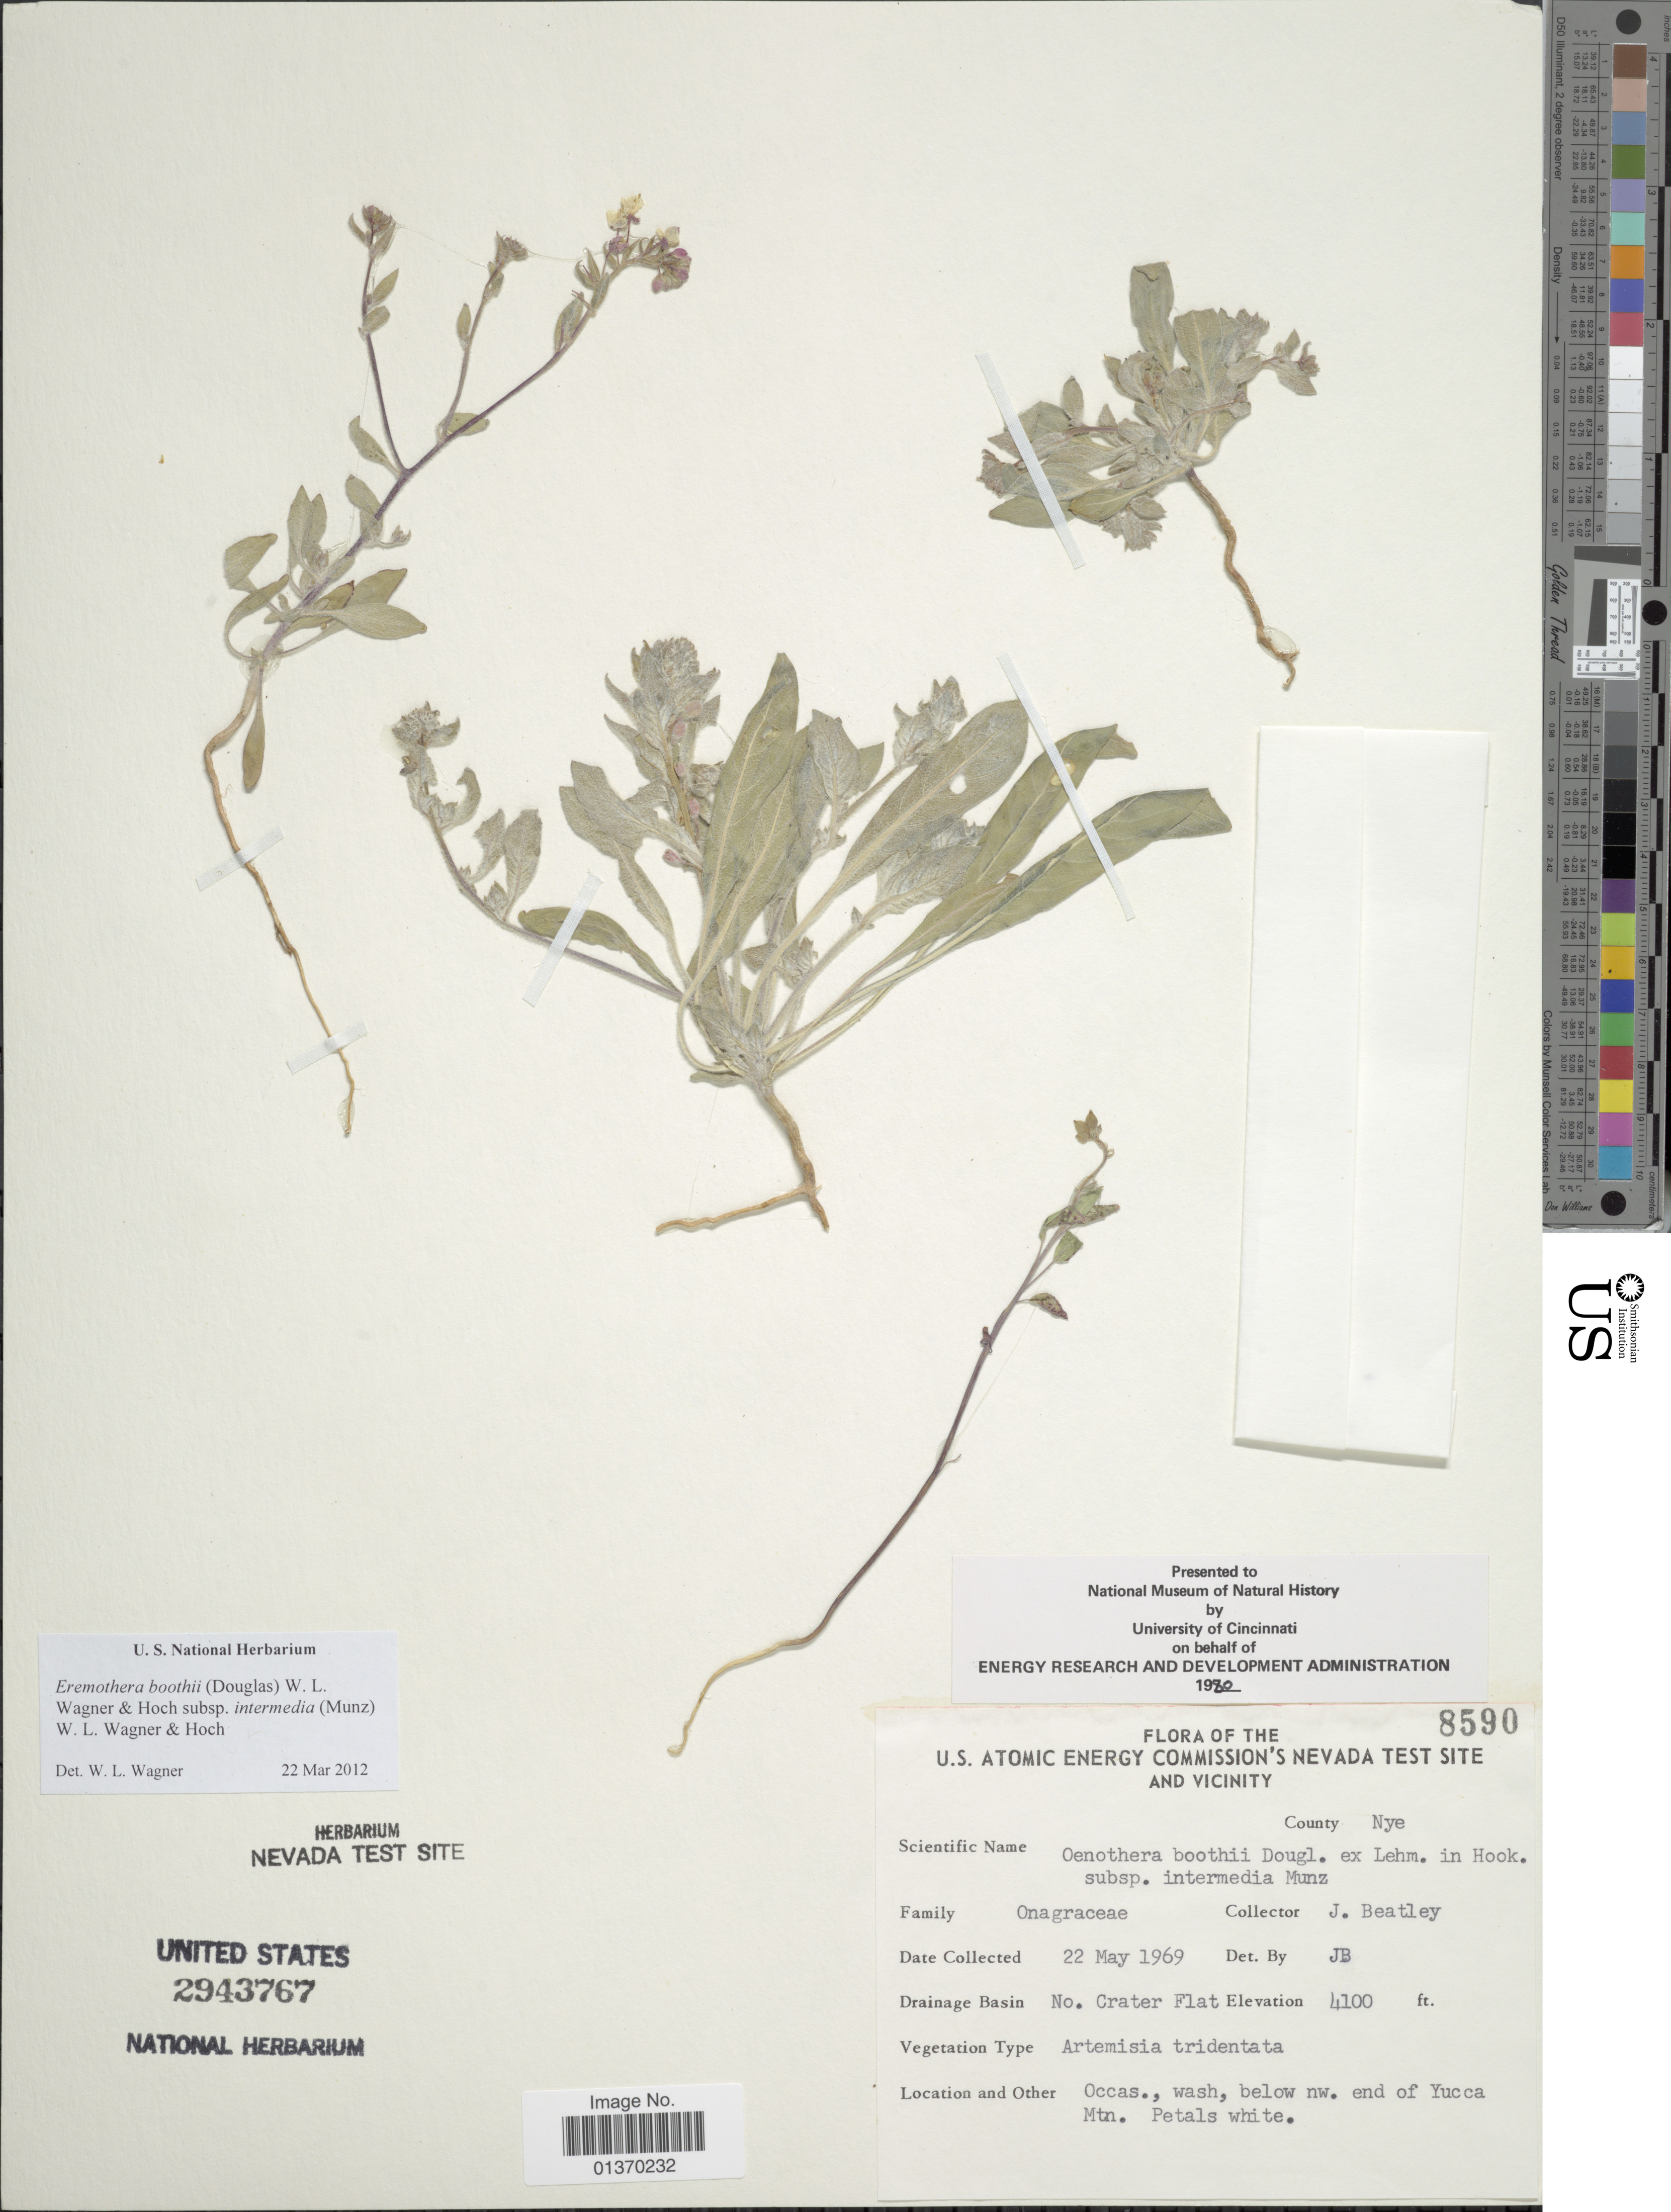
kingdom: Plantae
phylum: Tracheophyta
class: Magnoliopsida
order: Myrtales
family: Onagraceae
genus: Eremothera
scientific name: Eremothera boothii subsp. intermedia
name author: (Munz) W.L. Wagner & Hoch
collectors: J. C. Beatley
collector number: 8590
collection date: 1969-05-22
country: United States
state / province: Nevada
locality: U. S. Atomic Energy Commission's Nevada Test Site and Vicinity, Occas., wash, below nw. end of Yucca Mtn. County Nye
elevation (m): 1250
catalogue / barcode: US 2943767